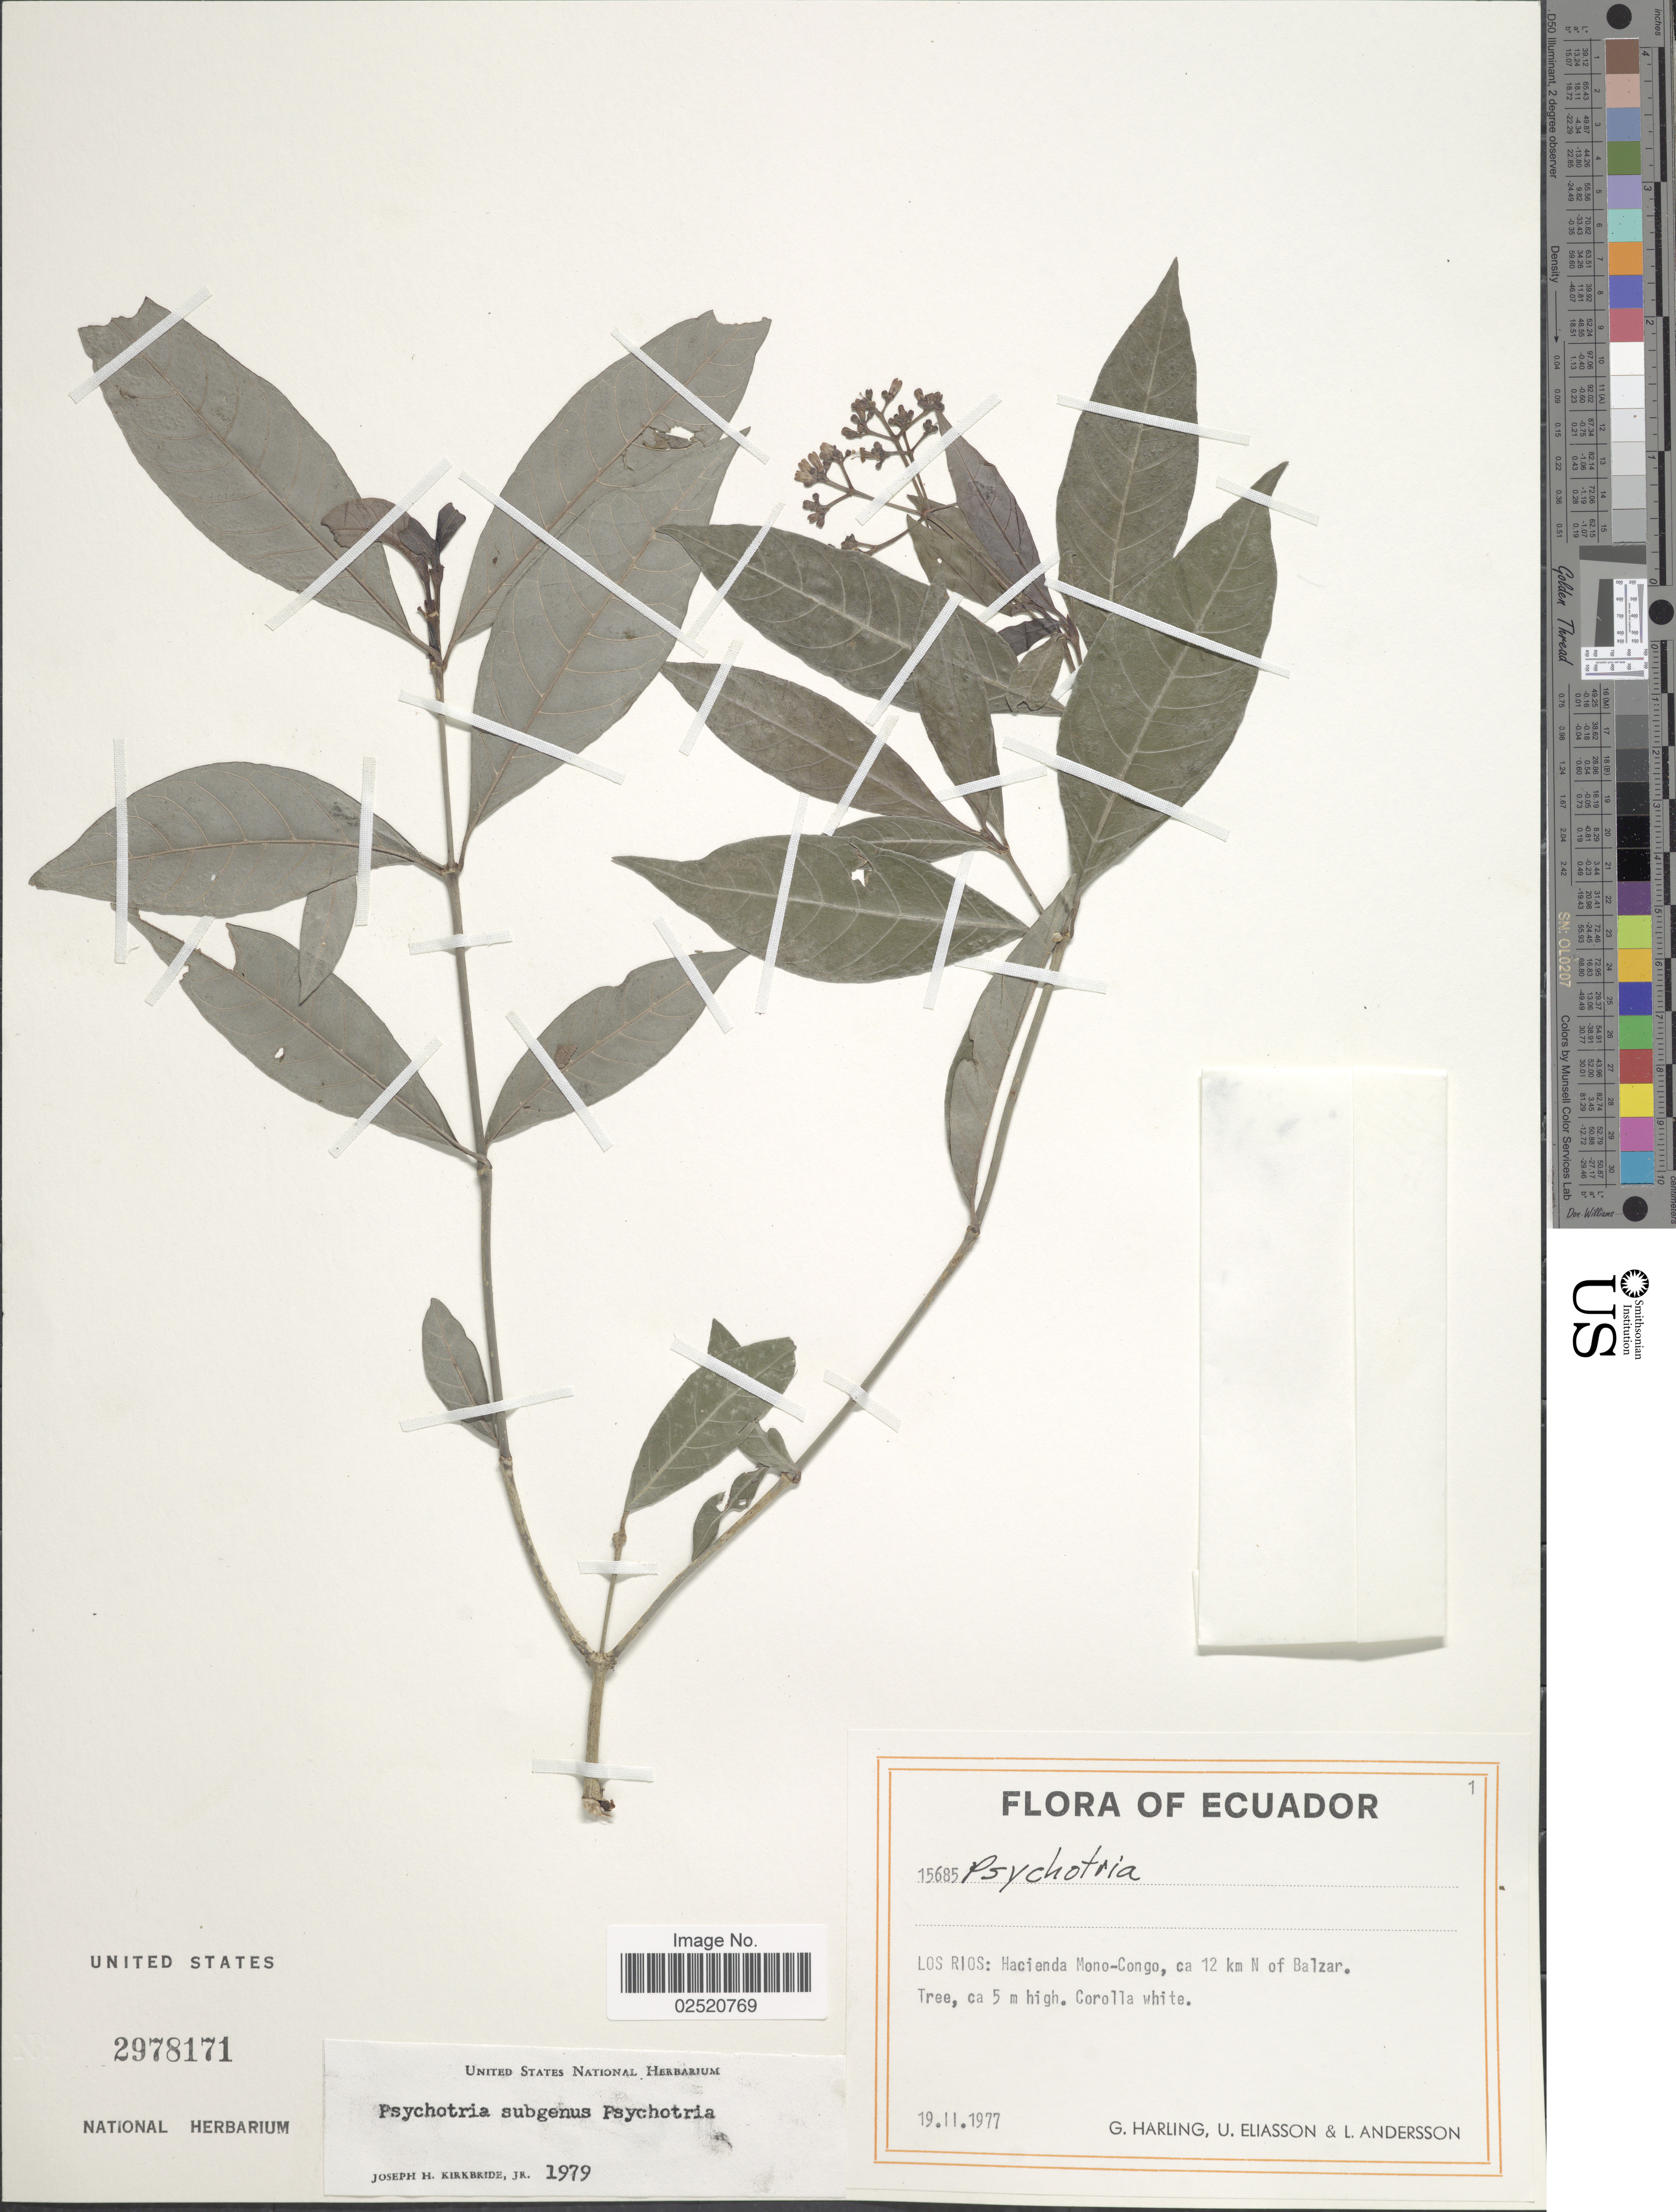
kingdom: Plantae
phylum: Tracheophyta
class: Magnoliopsida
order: Gentianales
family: Rubiaceae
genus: Psychotria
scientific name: Psychotria sp.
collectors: G. Harling, U. Eliasson & L. Andersson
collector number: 15685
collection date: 1977-02-19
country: Ecuador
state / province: Los Ríos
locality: Hacienda Mono-Congo, ca 12 km N of Balzar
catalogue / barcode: US 2978171